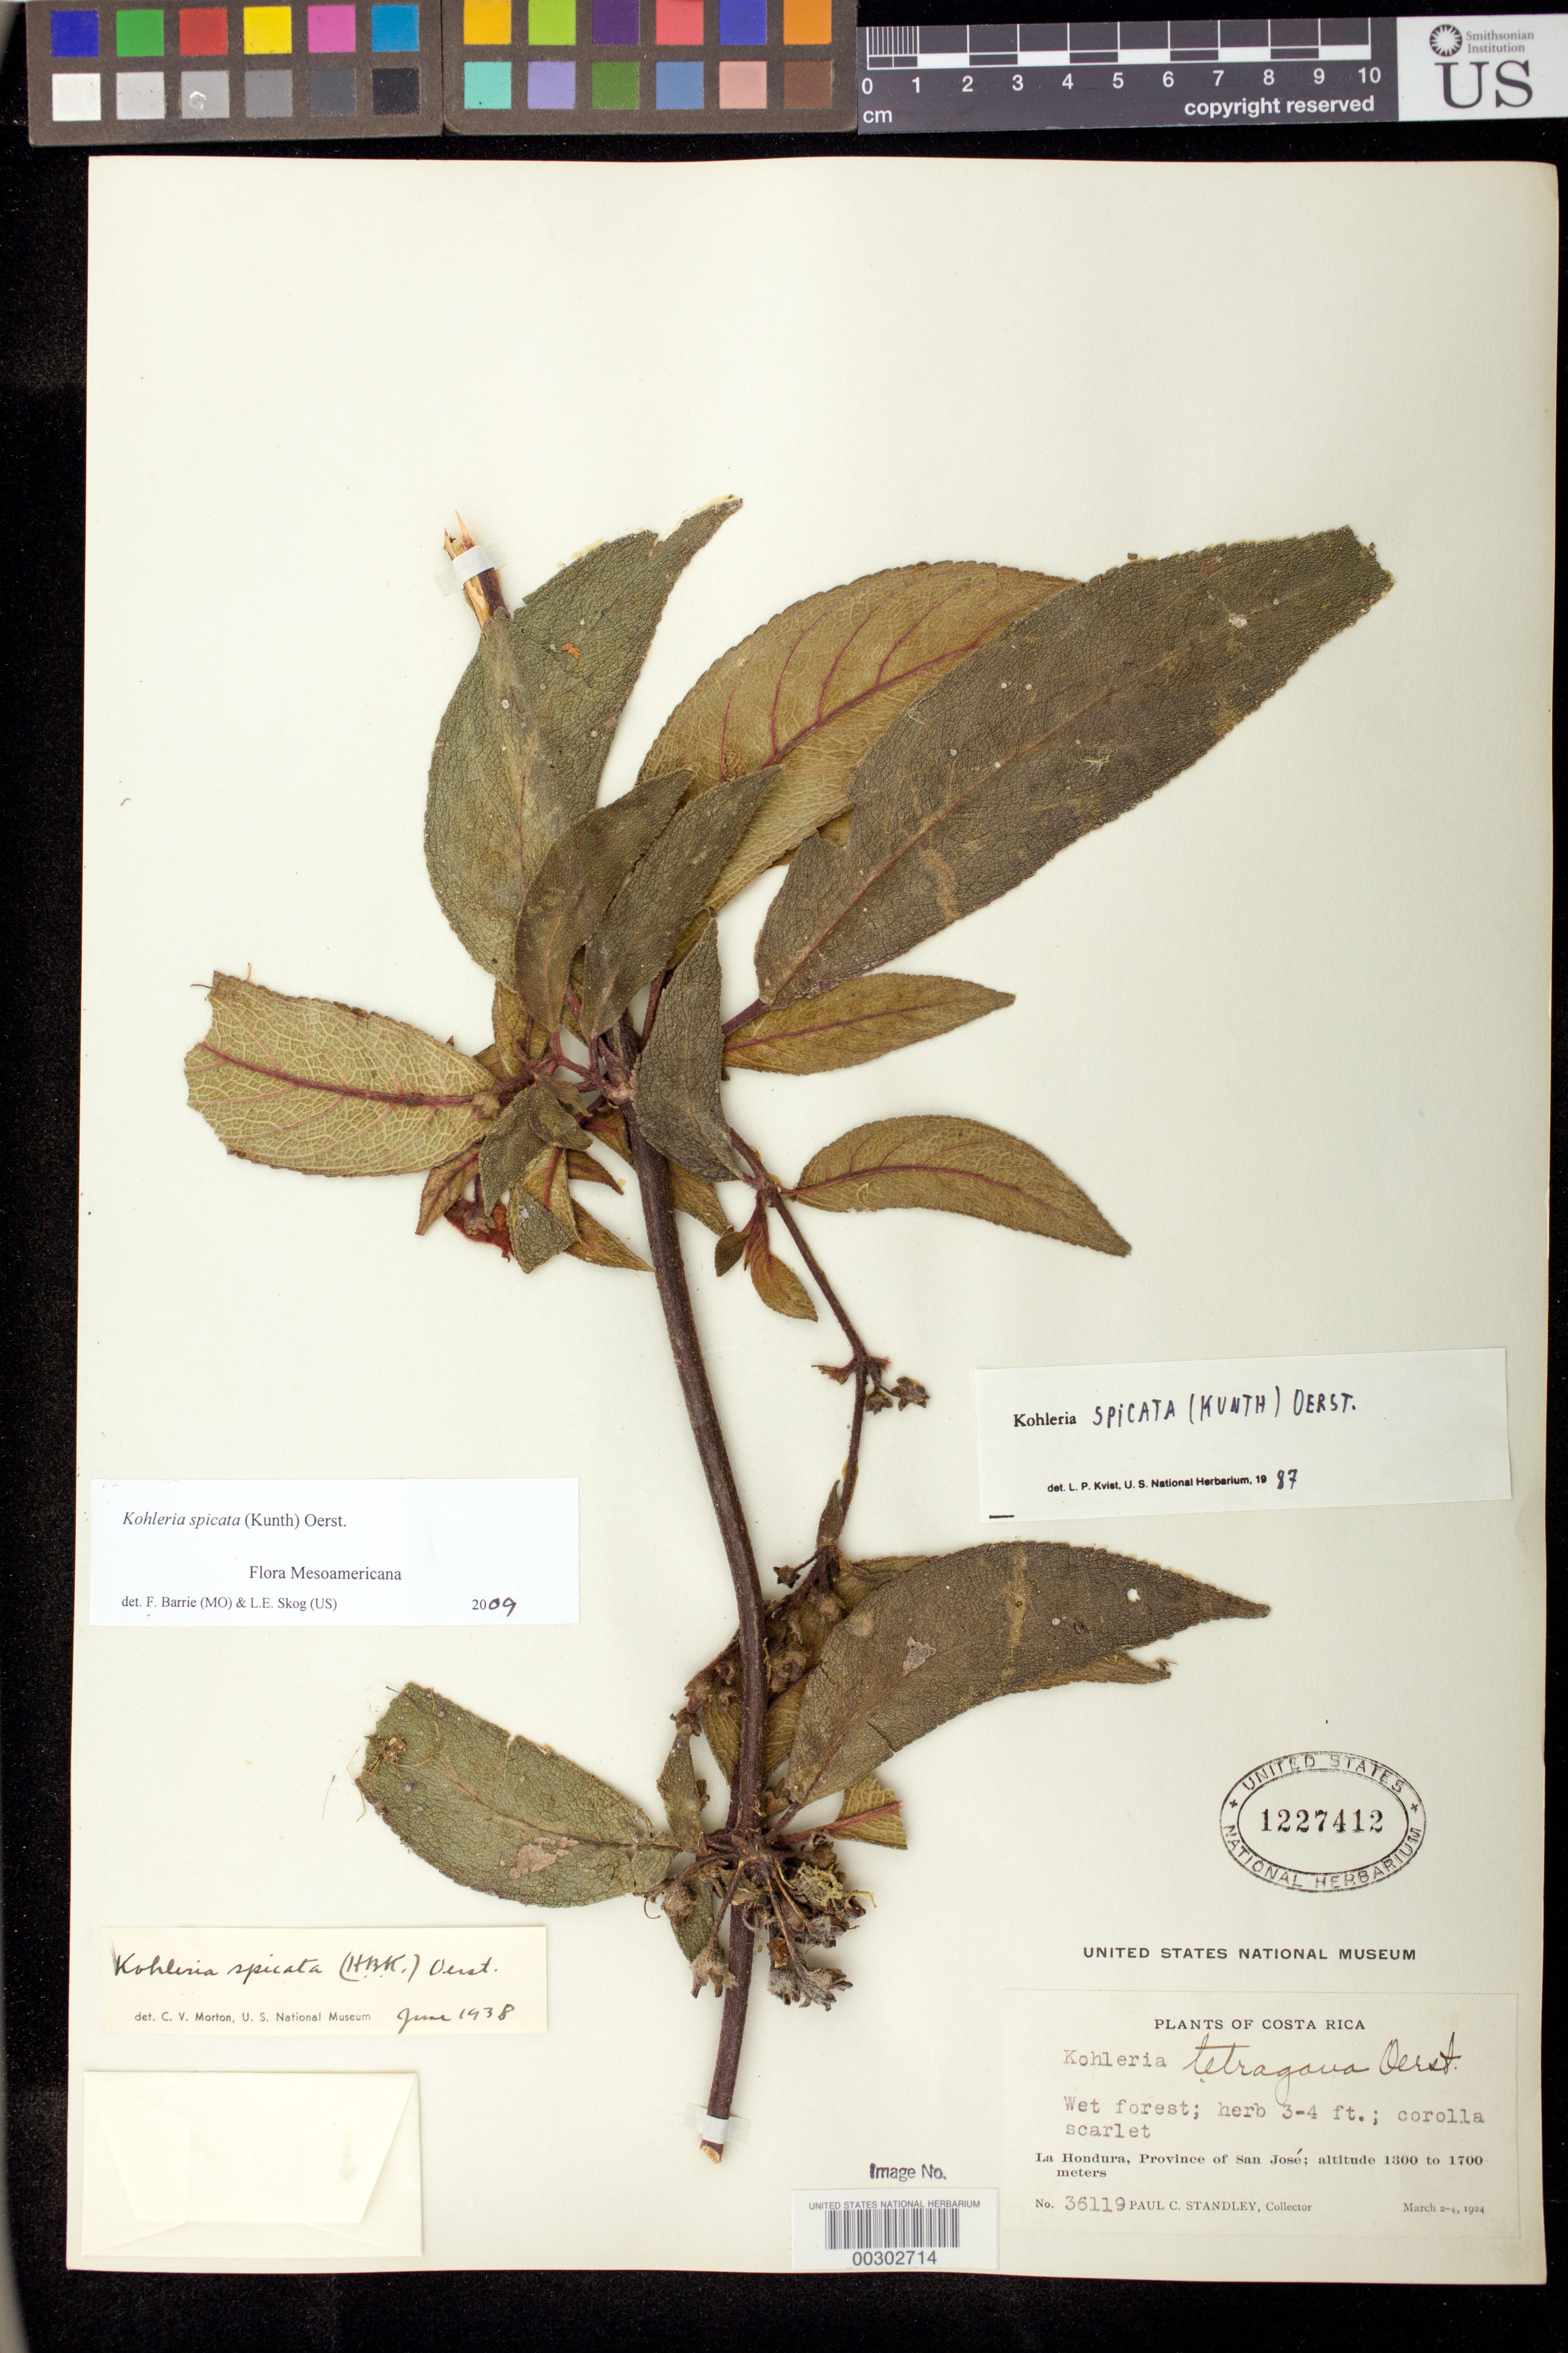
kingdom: Plantae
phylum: Tracheophyta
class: Magnoliopsida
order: Lamiales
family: Gesneriaceae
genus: Kohleria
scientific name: Kohleria spicata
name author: (Kunth) Oerst.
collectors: P. C. Standley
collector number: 36119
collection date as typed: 2-4 Mar 1924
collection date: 1924-03-02/1924-03-04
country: Costa Rica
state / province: San José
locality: La Hondura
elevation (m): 1300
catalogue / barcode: US 1227412